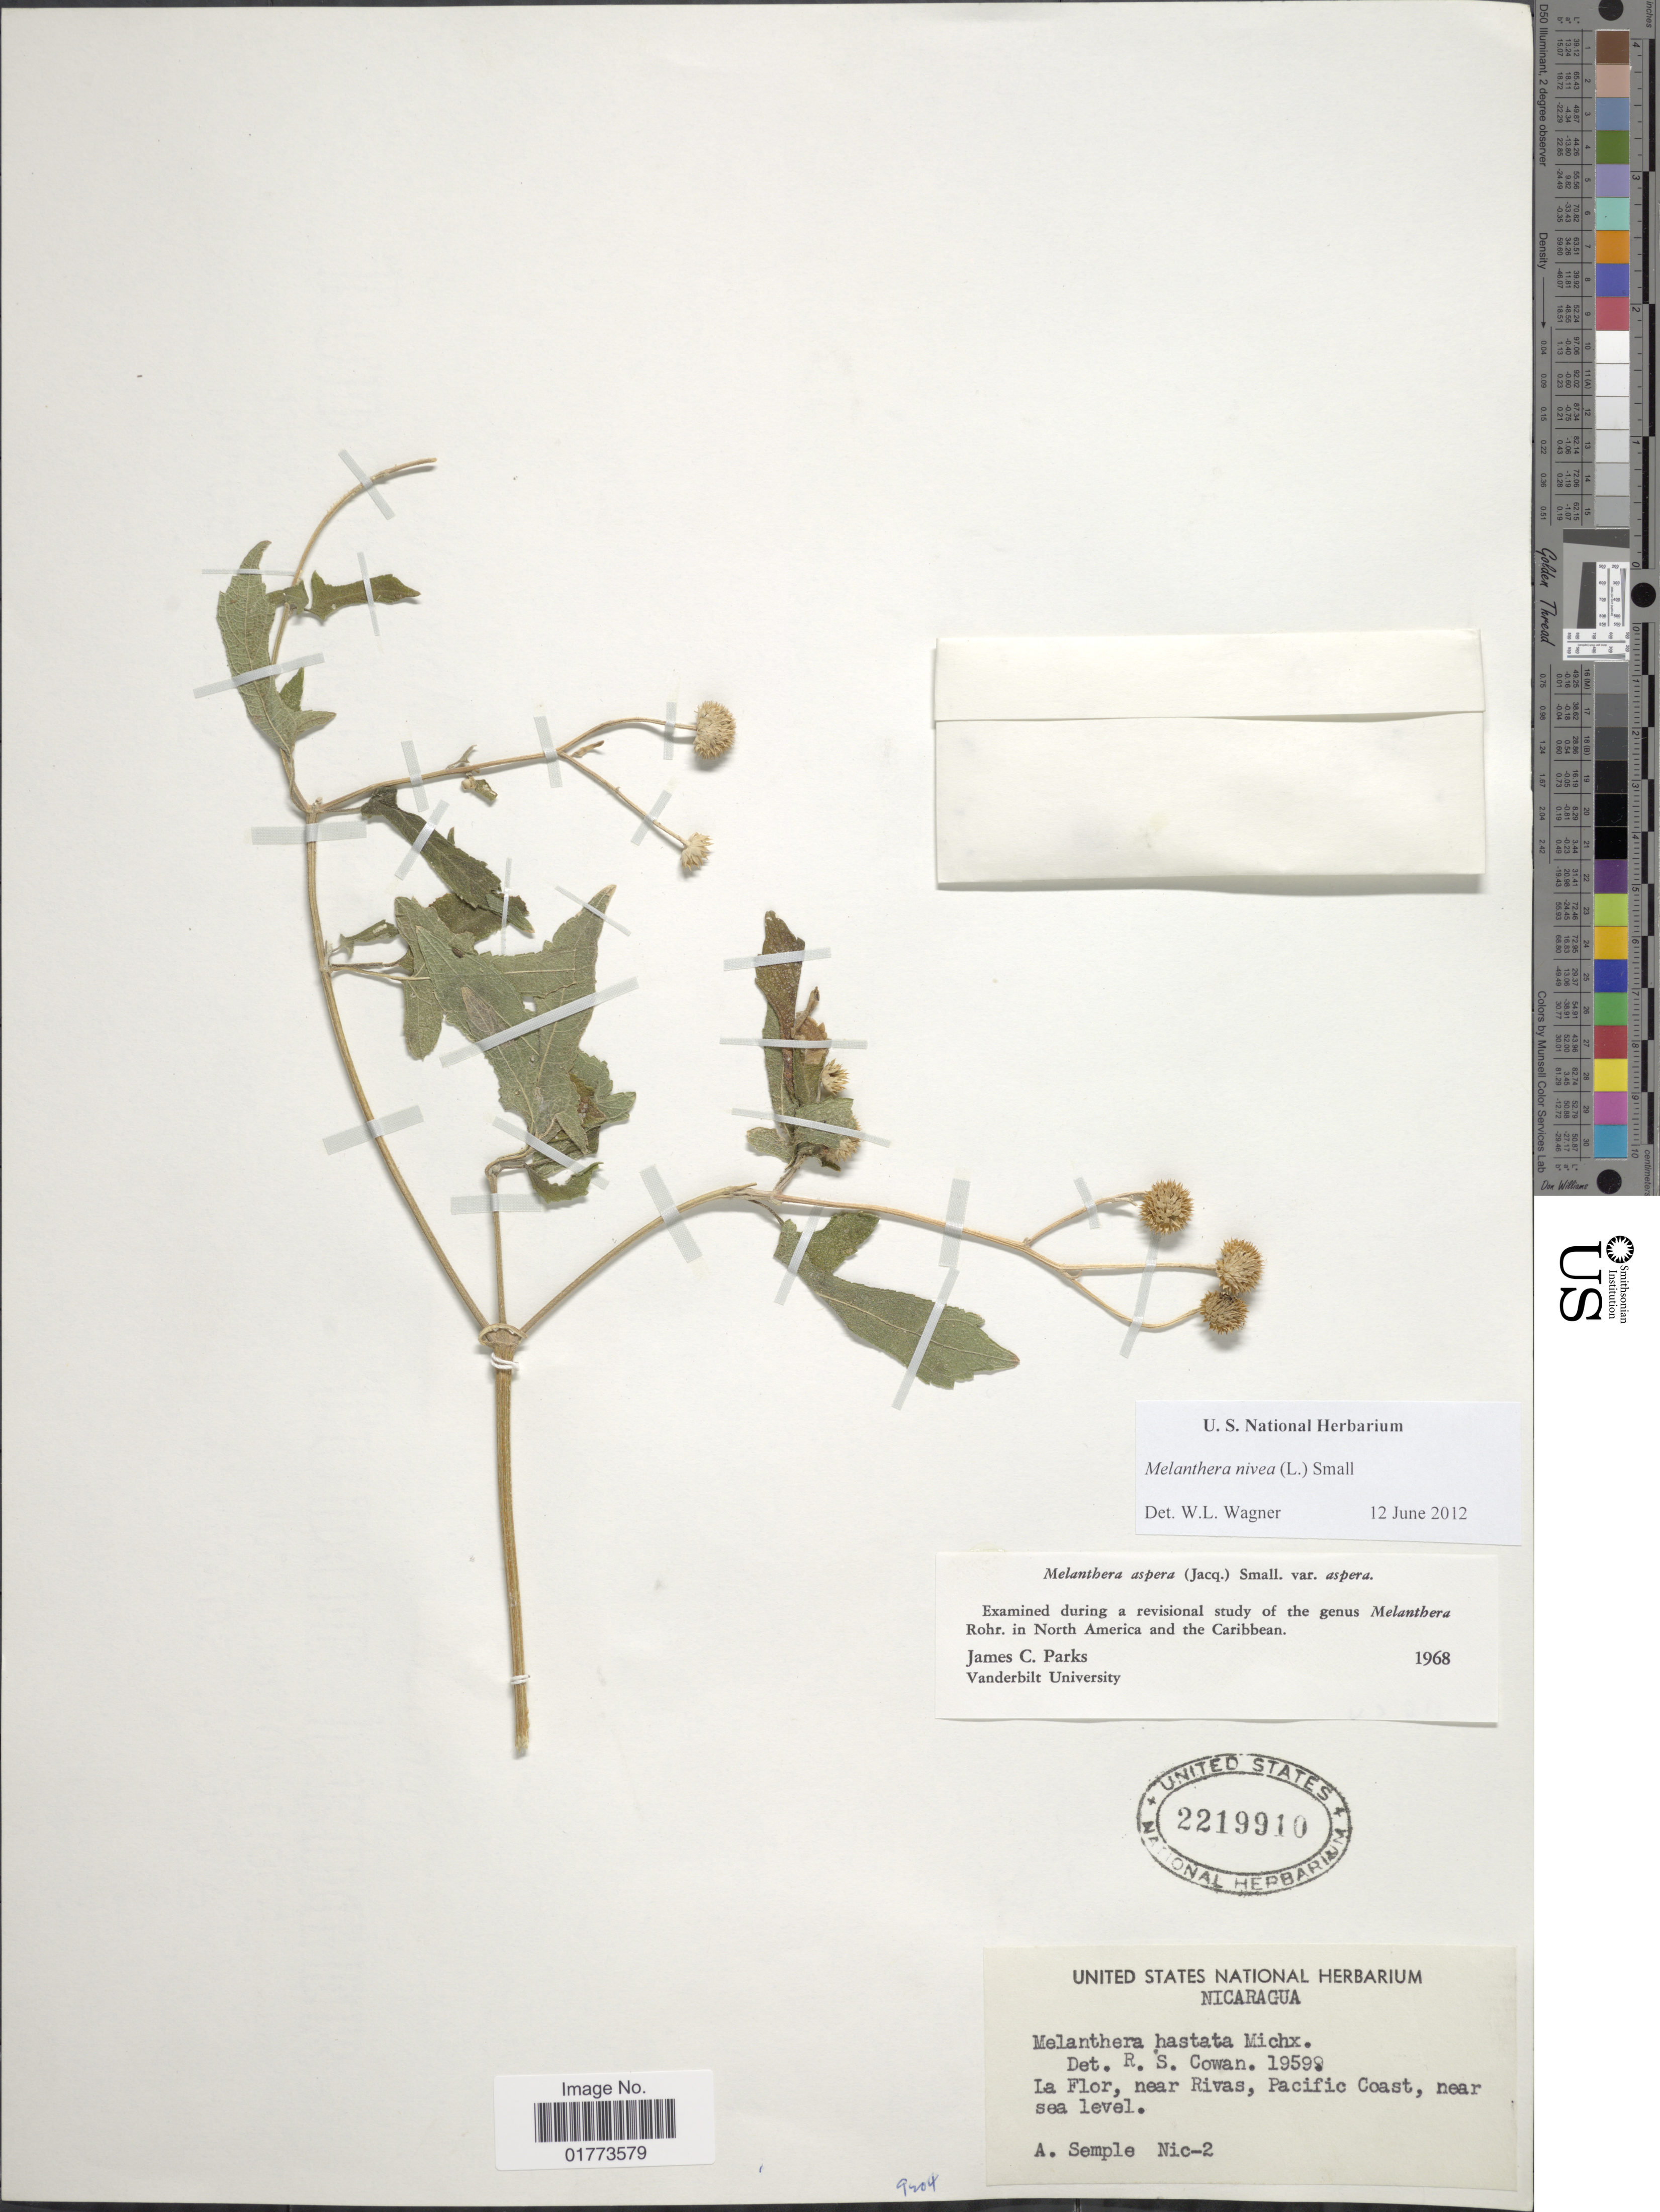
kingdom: Plantae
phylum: Tracheophyta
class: Magnoliopsida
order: Asterales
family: Asteraceae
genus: Melanthera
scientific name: Melanthera nivea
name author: (L.) Small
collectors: A. Semple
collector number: Nic-2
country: Nicaragua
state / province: Rivas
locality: La Flor, near Rivas, Pacific Coast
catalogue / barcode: US 2219910